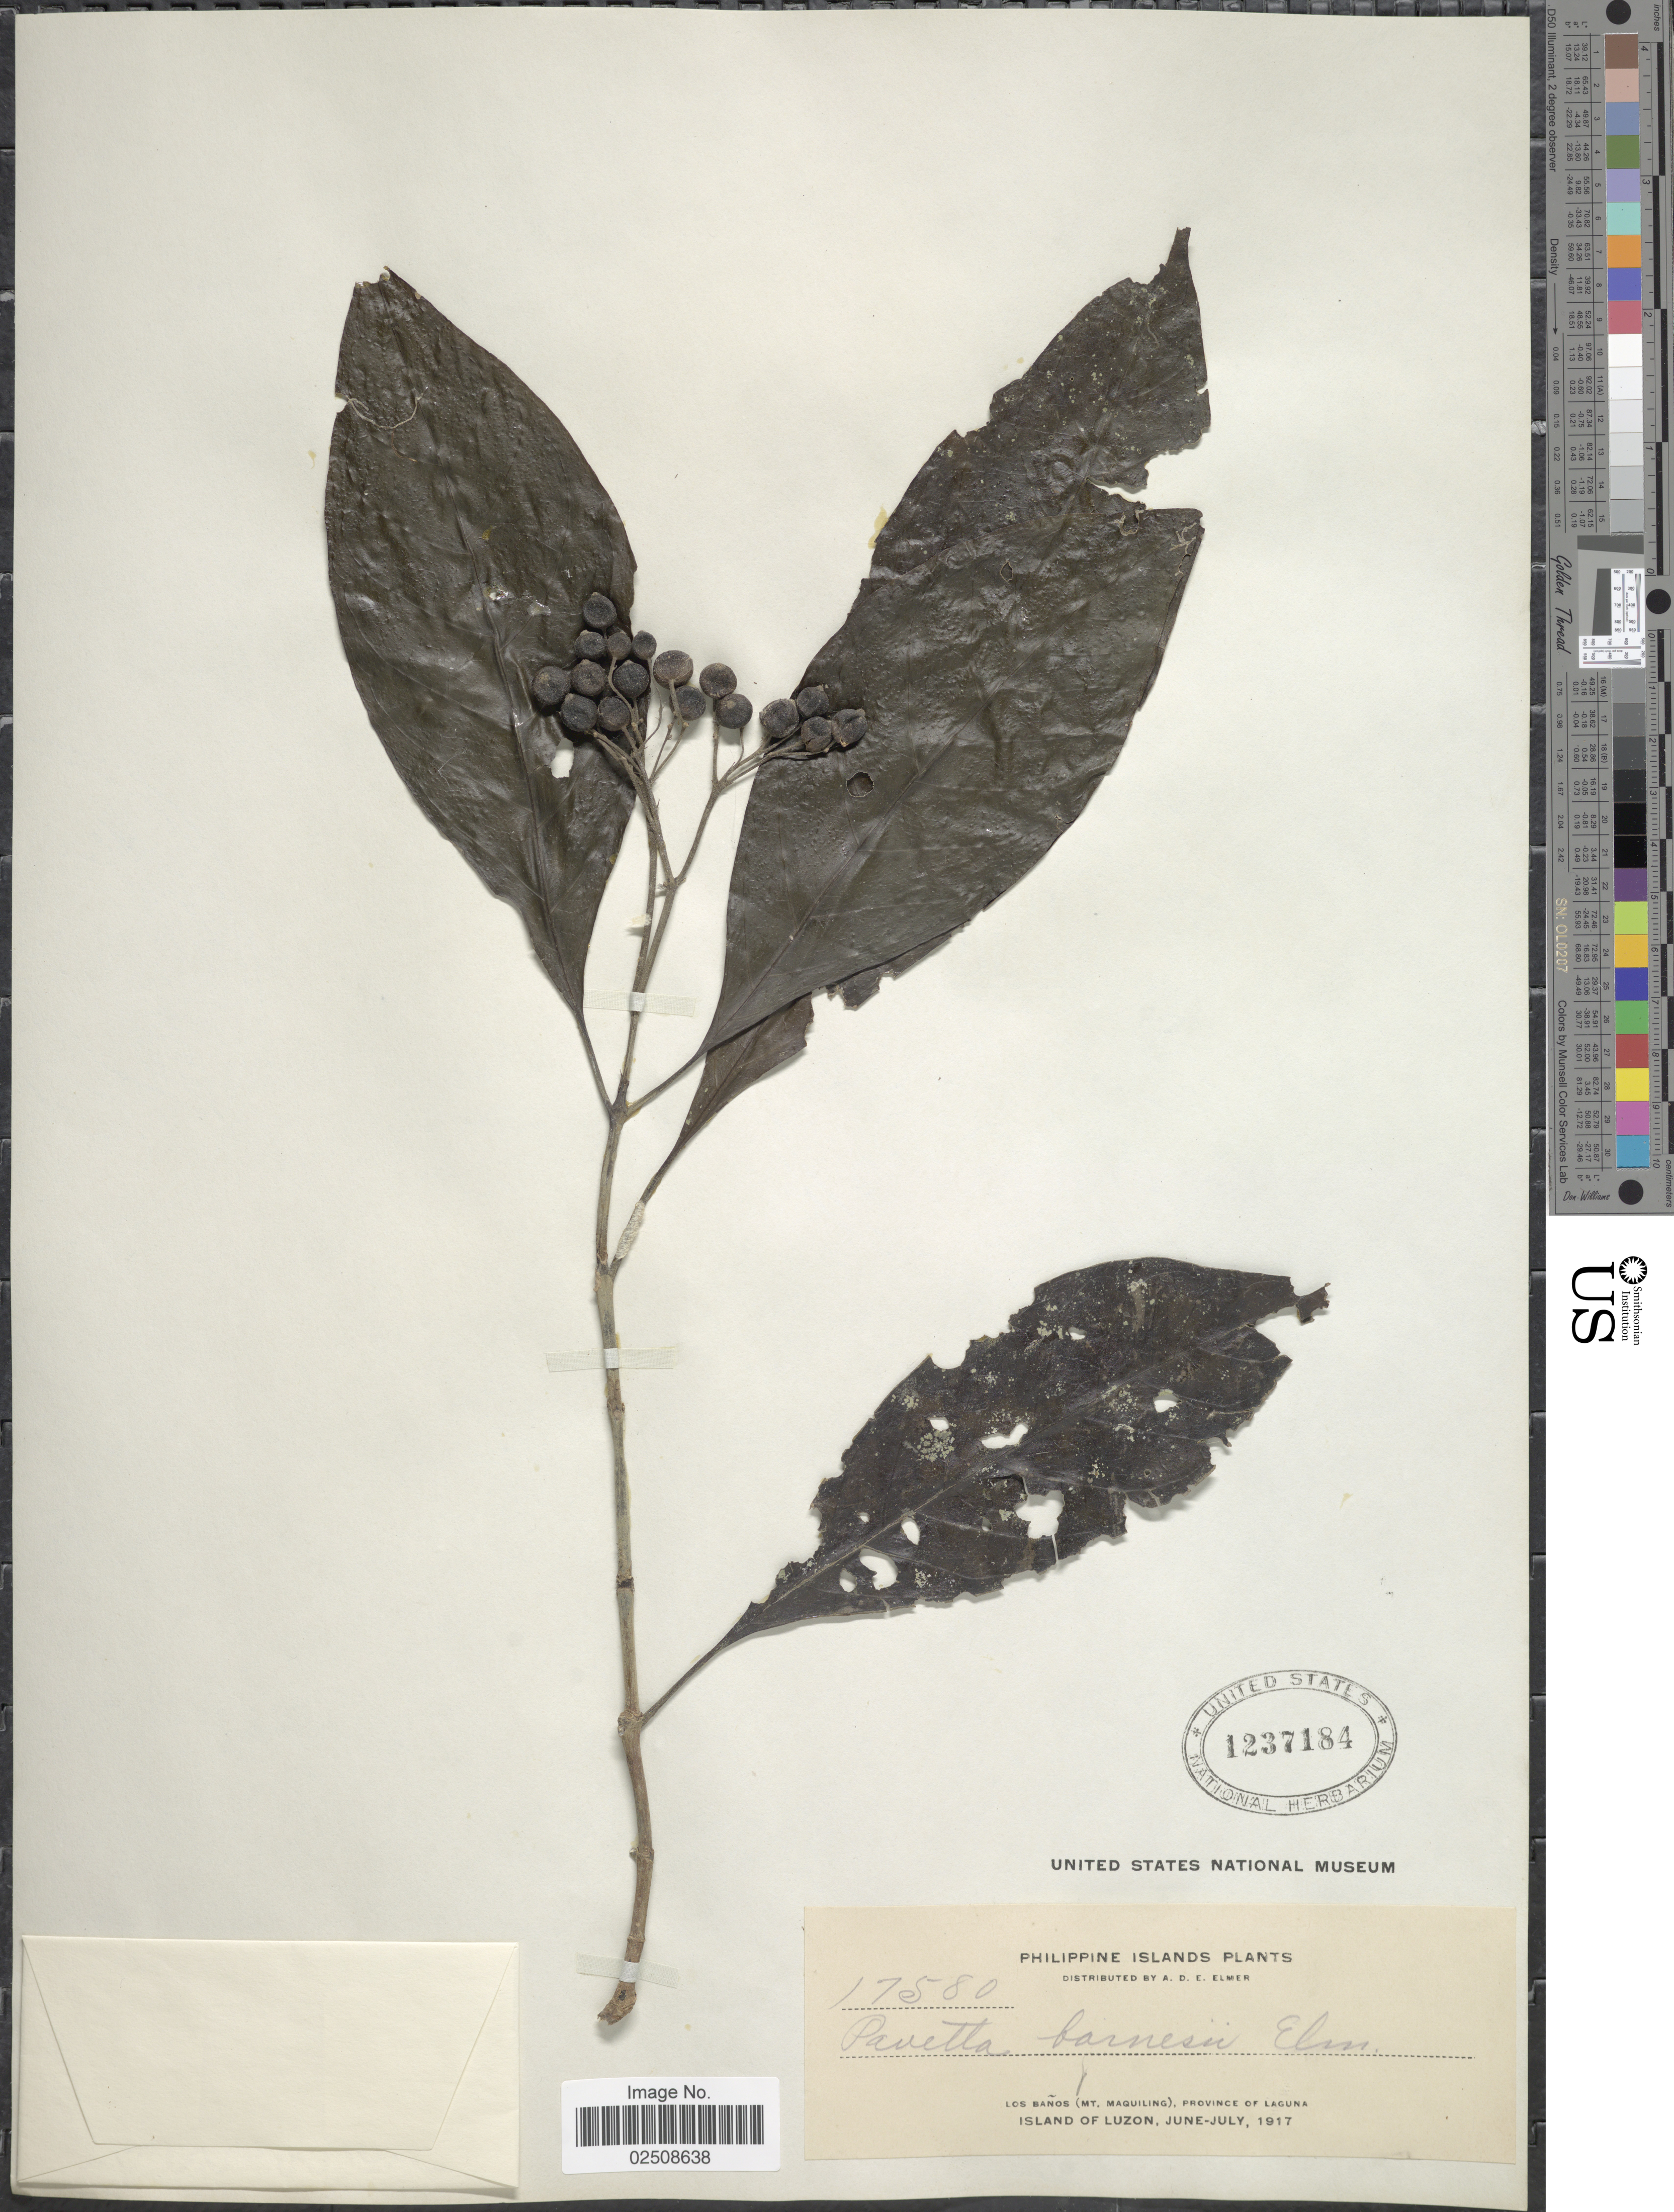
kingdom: Plantae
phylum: Tracheophyta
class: Magnoliopsida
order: Gentianales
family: Rubiaceae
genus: Pavetta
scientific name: Pavetta indica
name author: L.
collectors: A. D. E. Elmer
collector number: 17580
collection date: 1917-06/1917-07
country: Philippines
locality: Philippine Islands. Los Banos (Mt. Maquiling), Province of Laguna. Island of Luzon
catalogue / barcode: US 1237184